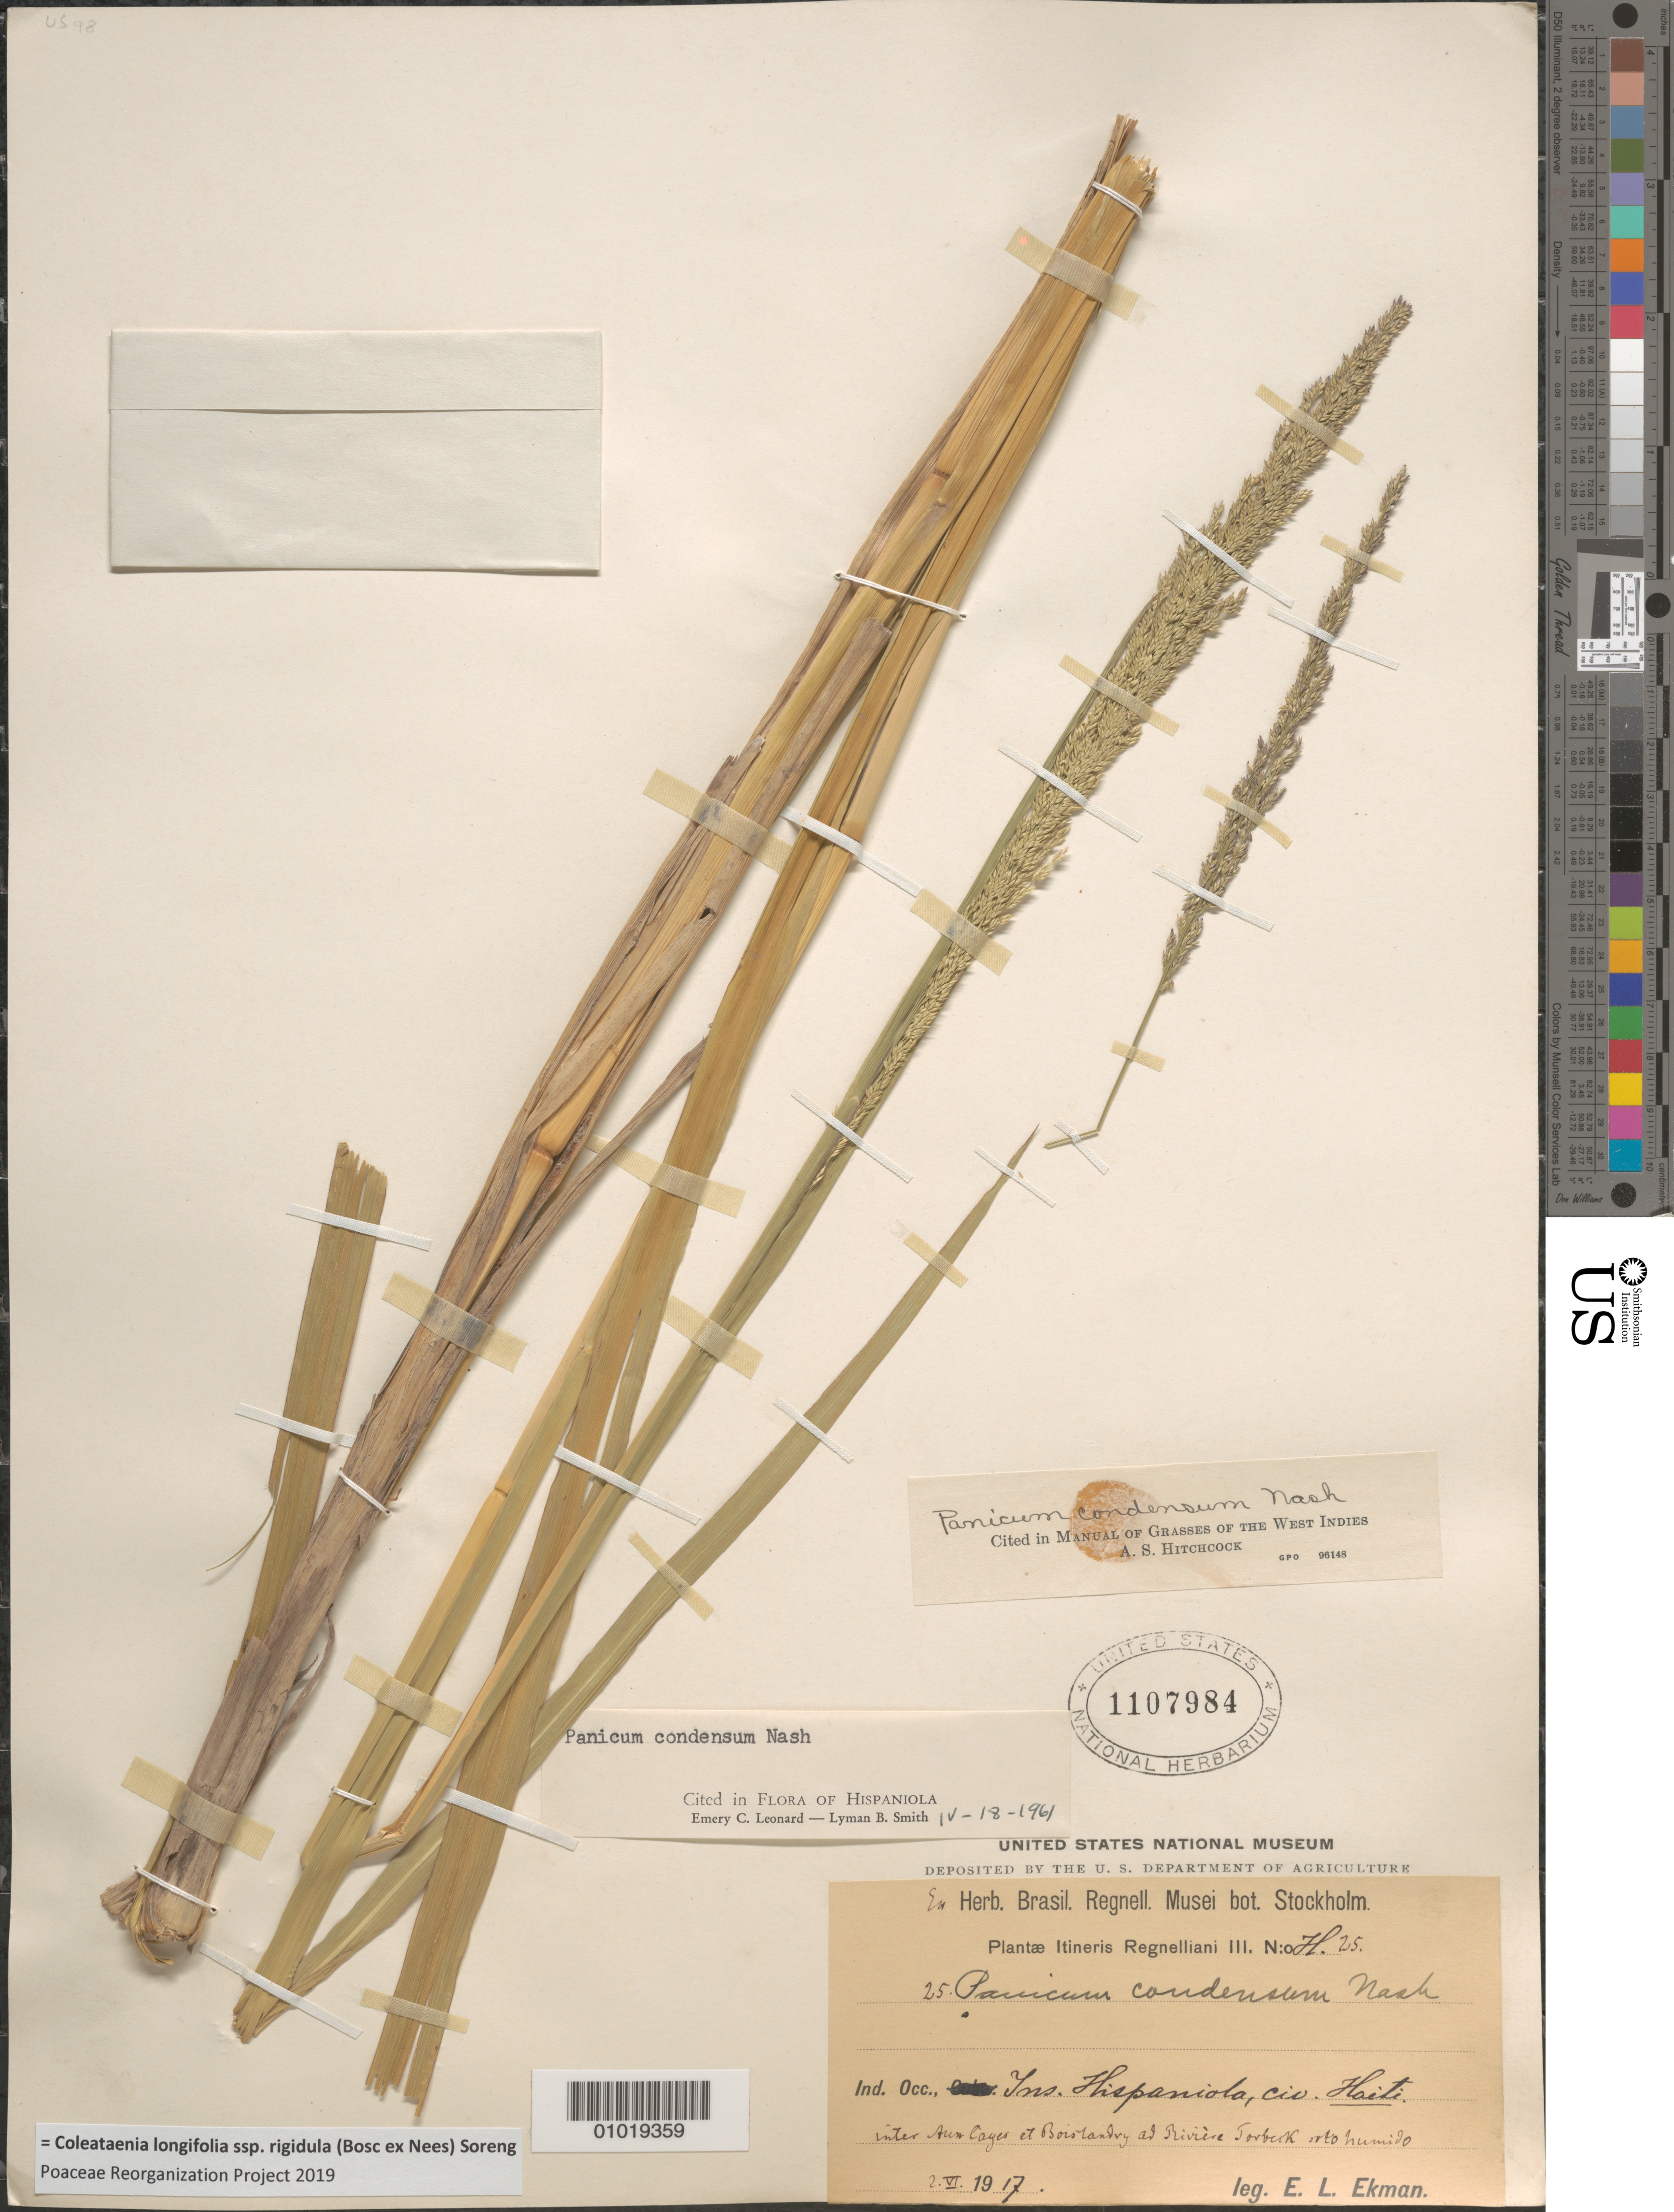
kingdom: Plantae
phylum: Tracheophyta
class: Liliopsida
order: Poales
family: Poaceae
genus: Panicum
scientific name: Panicum condensum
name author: Nash ex Small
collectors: E. L. Ekman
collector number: H 25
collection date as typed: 02 Jun 1917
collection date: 1917-06-02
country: Haiti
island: Hispaniola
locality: inter Aux Cages et Boistanvy ad Triviere Torbeik, humido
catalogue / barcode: US 1107984